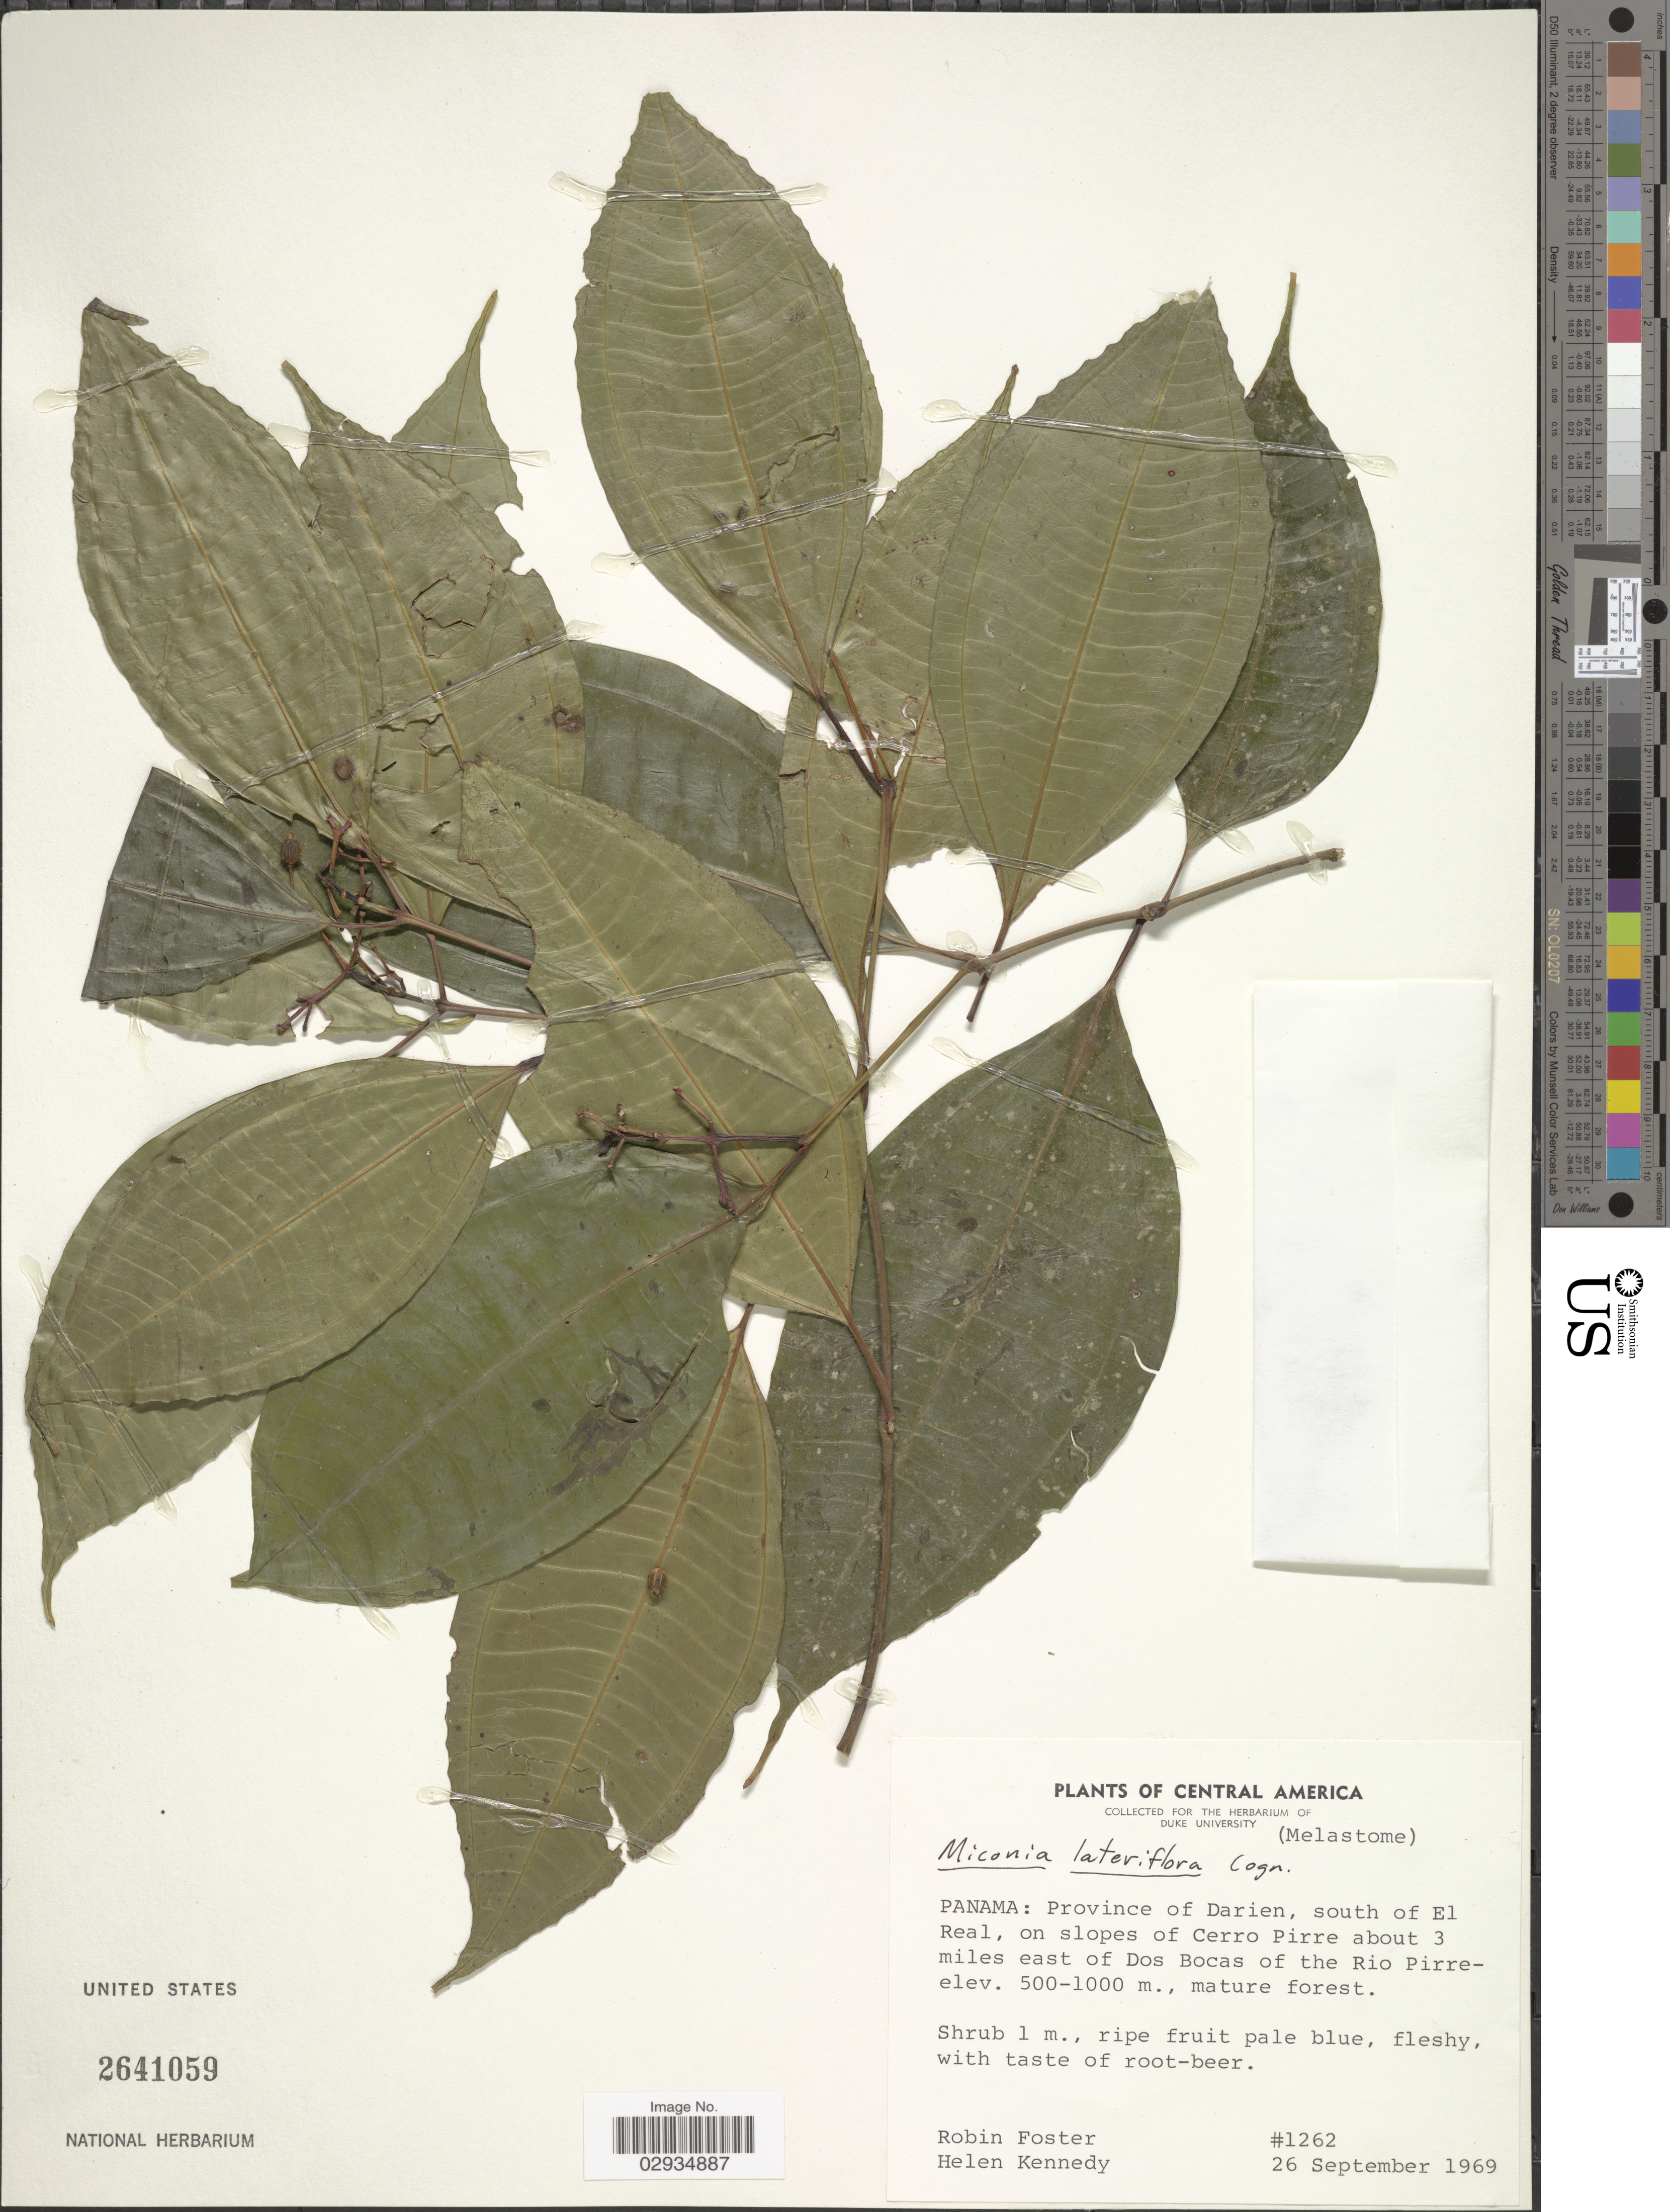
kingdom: Plantae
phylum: Tracheophyta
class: Magnoliopsida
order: Myrtales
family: Melastomataceae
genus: Miconia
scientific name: Miconia lateriflora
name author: Cogn.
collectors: R. B. Foster & H. Kennedy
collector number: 1262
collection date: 1969-09-26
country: Panama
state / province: Darién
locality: South of El Real, on slopes of Cerro Pirre about 3 miles east of Dos Bocas of the Rio Pirre.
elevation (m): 500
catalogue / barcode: US 2641059